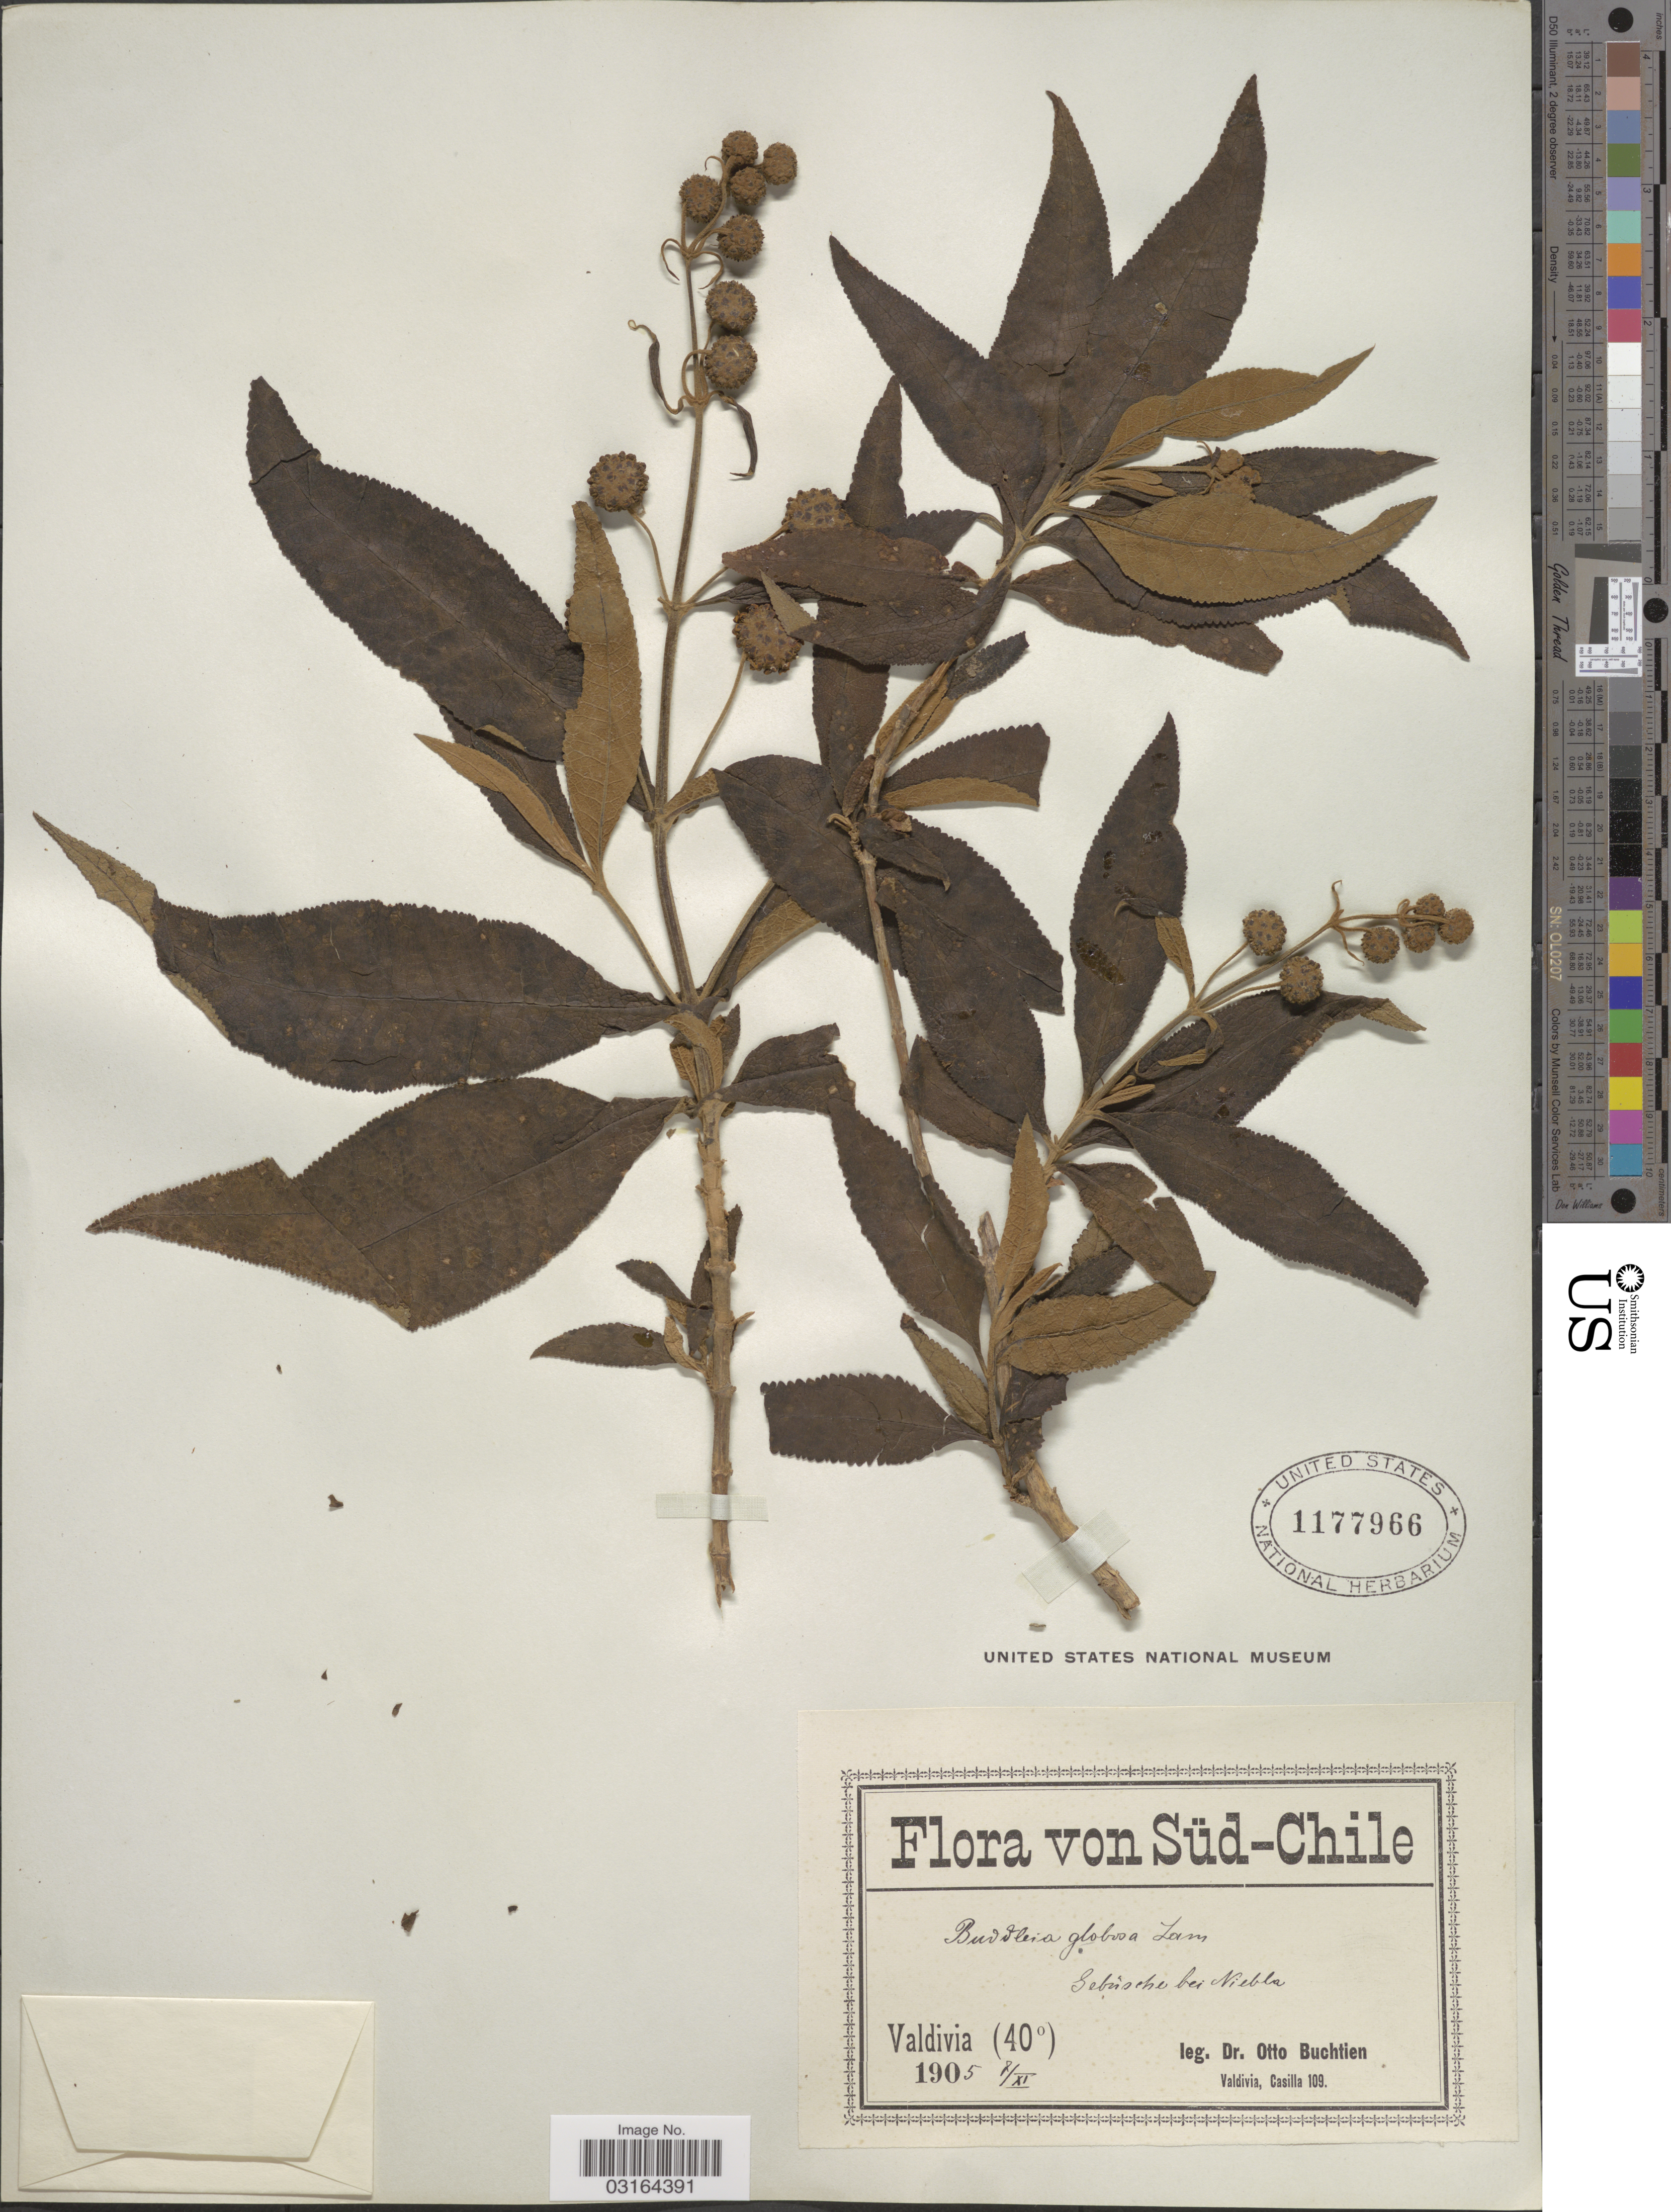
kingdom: Plantae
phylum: Tracheophyta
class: Magnoliopsida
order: Lamiales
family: Scrophulariaceae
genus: Buddleja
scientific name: Buddleja globosa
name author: Hope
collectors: O. Buchtien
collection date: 1905-11-07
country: Chile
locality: Süd-Chile, Valdivia, Gebusche bei Niebla.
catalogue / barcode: US 1177966